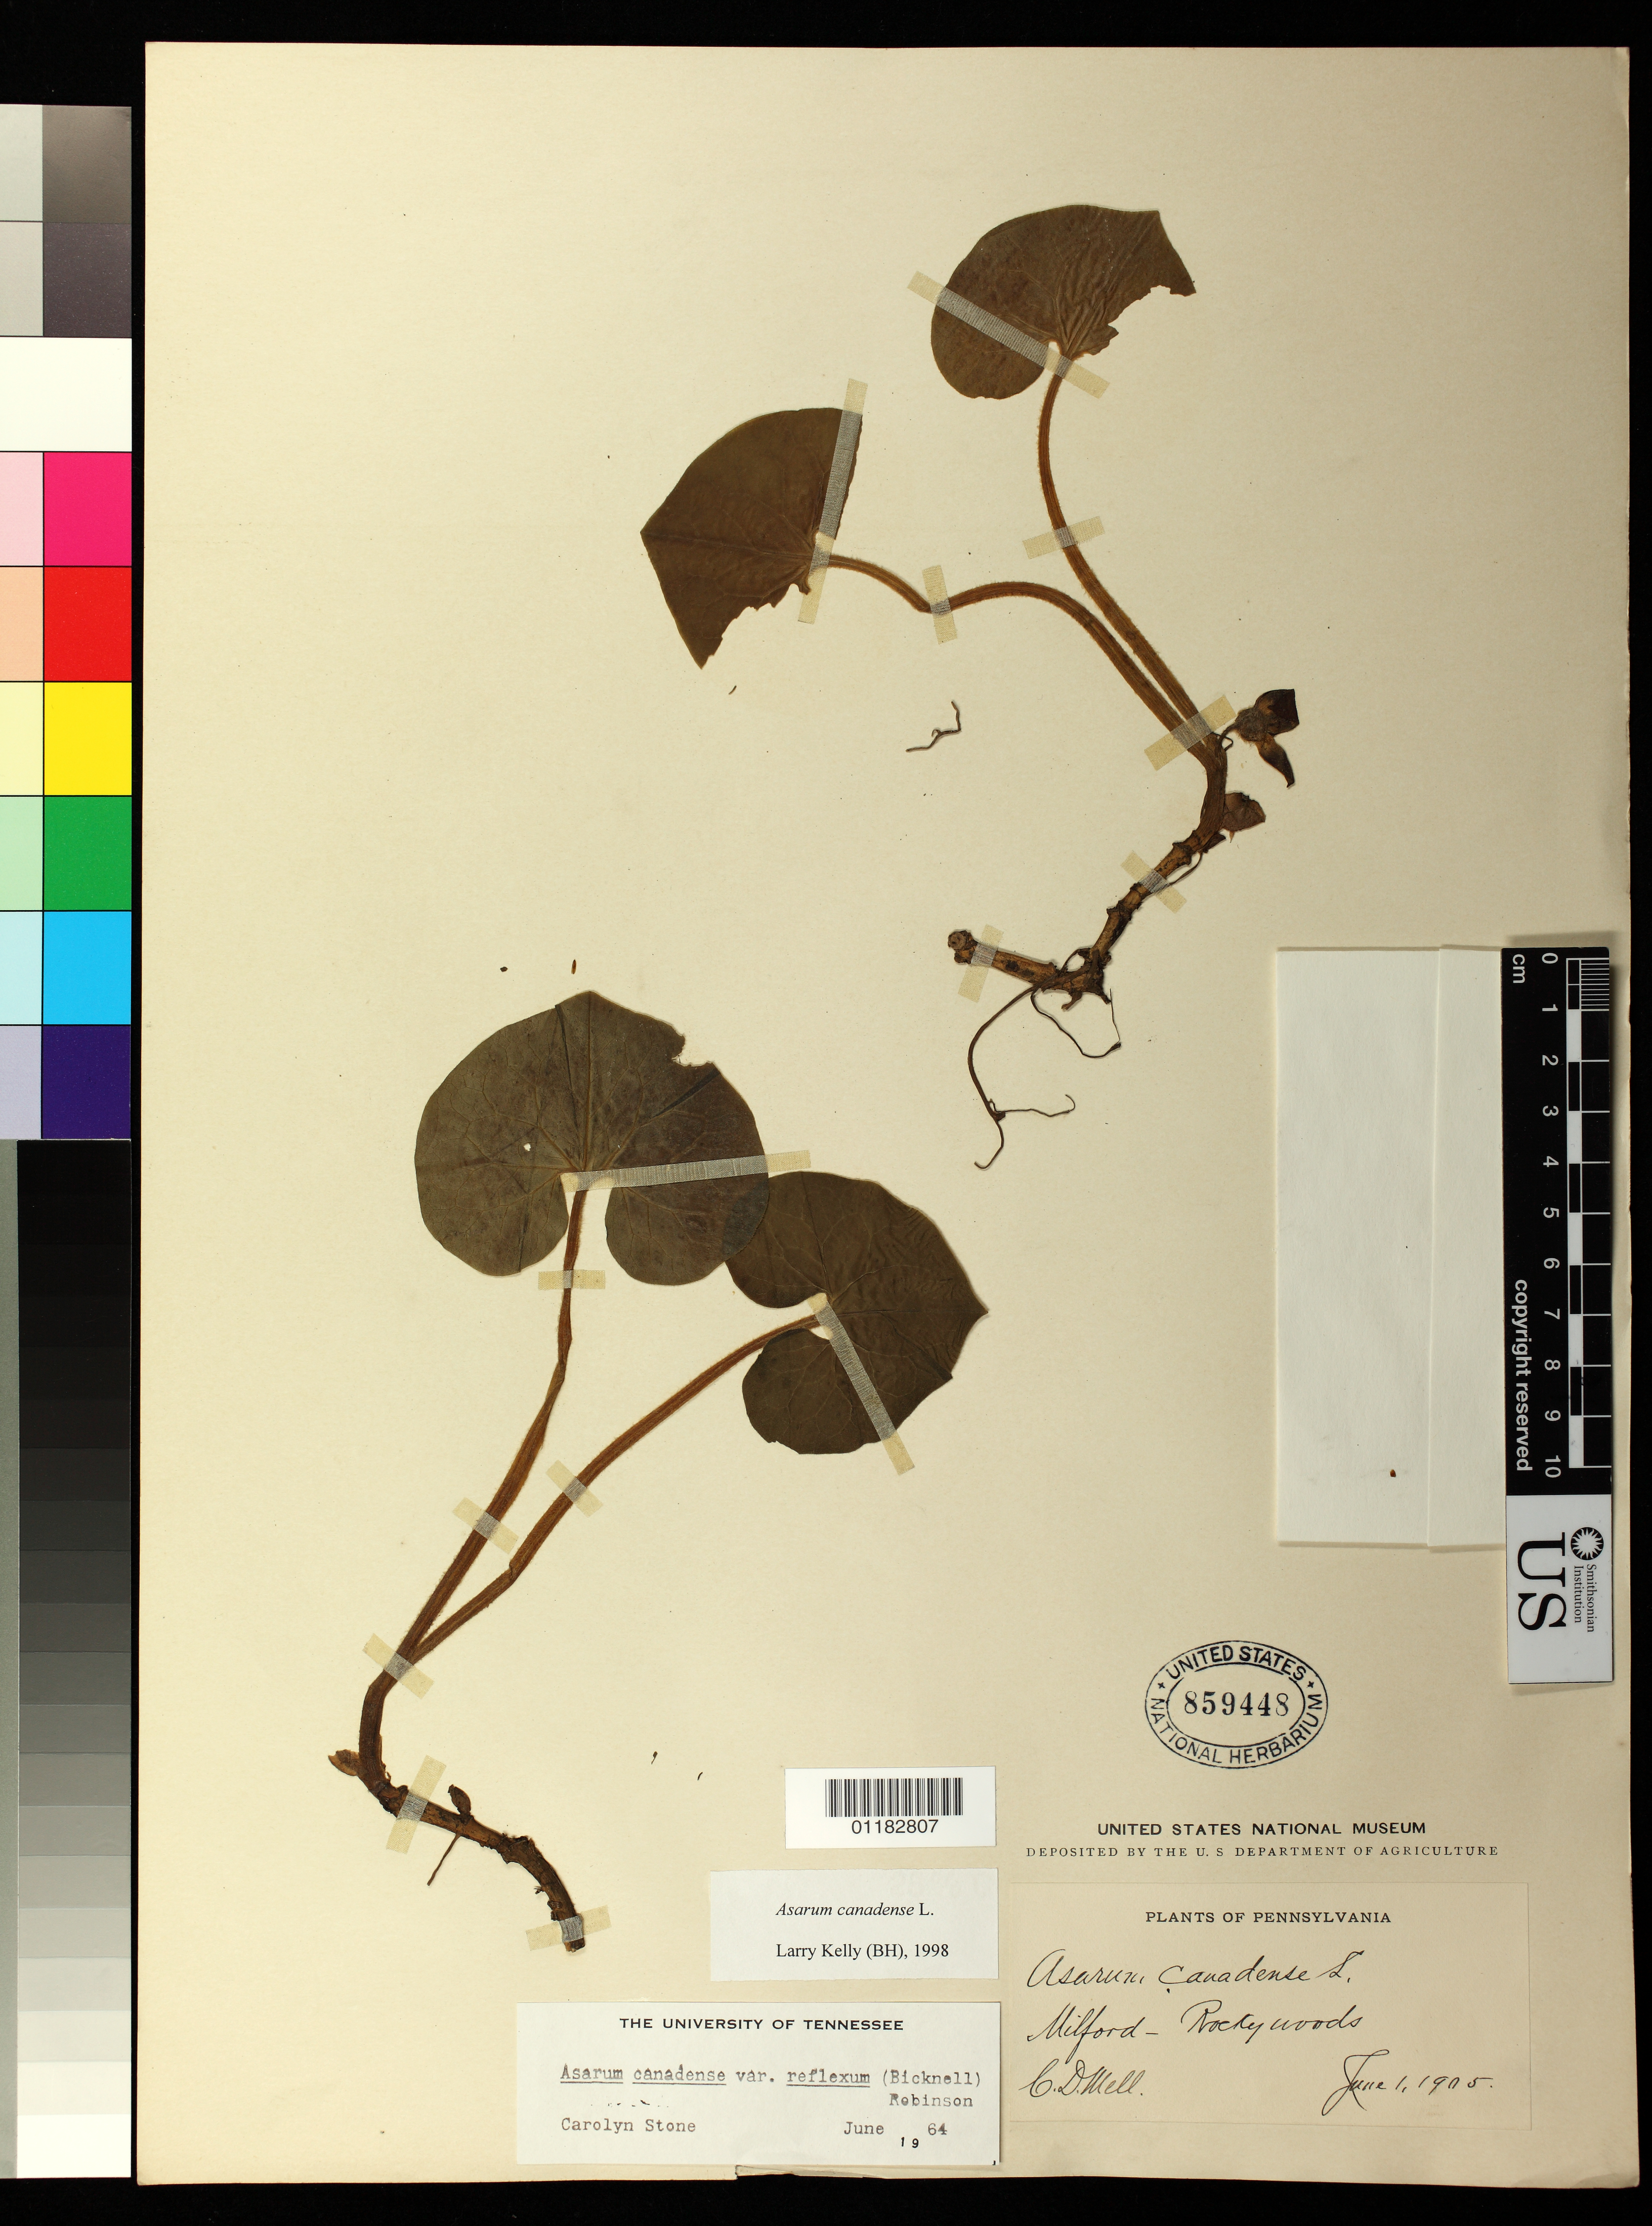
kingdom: Plantae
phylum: Tracheophyta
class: Magnoliopsida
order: Piperales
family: Aristolochiaceae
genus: Asarum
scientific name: Asarum canadense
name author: L.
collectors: C. D. Mell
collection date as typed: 01 Jun 1905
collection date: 1905-06-01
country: United States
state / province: Pennsylvania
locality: Milford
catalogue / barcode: US 859448